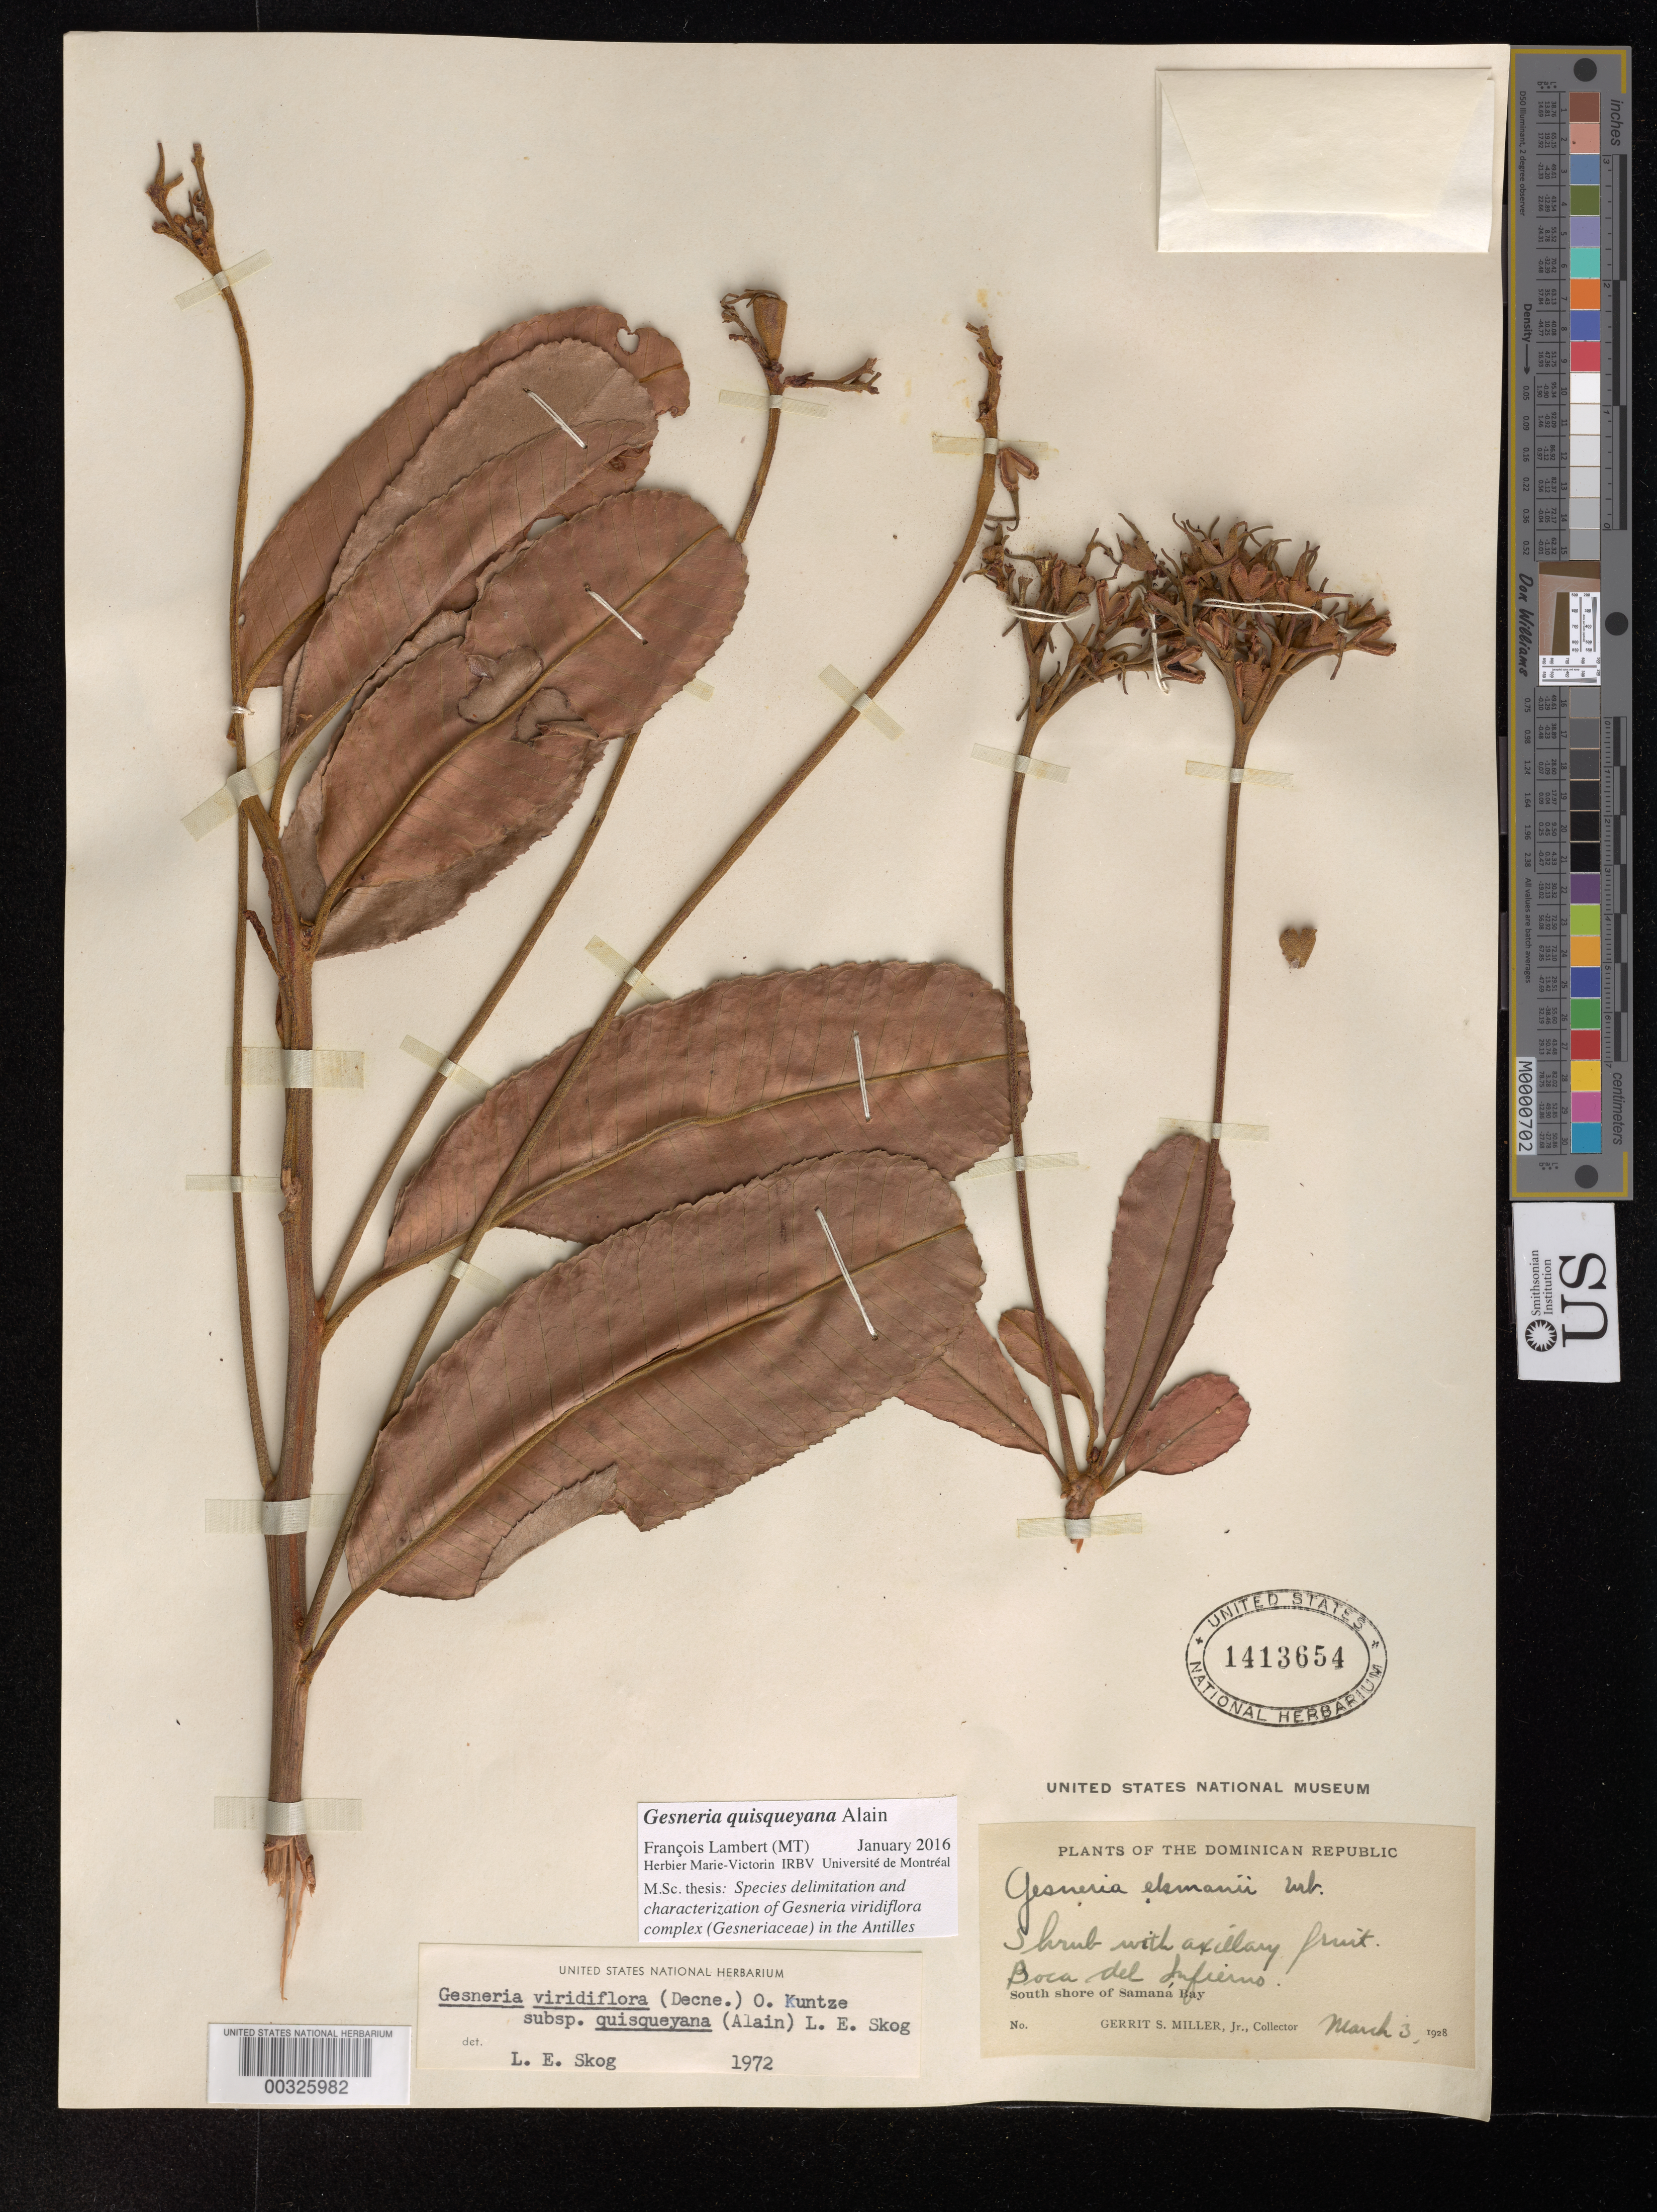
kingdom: Plantae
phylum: Tracheophyta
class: Magnoliopsida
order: Lamiales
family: Gesneriaceae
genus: Gesneria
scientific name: Gesneria quisqueyana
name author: Alain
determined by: Lambert, Francois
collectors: G. S. Miller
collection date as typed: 03 Mar 1928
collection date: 1928-03-03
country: Dominican Republic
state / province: Samaná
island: Hispaniola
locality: South shore of Samaná Bay, Boca del Infierno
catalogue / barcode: US 1413654